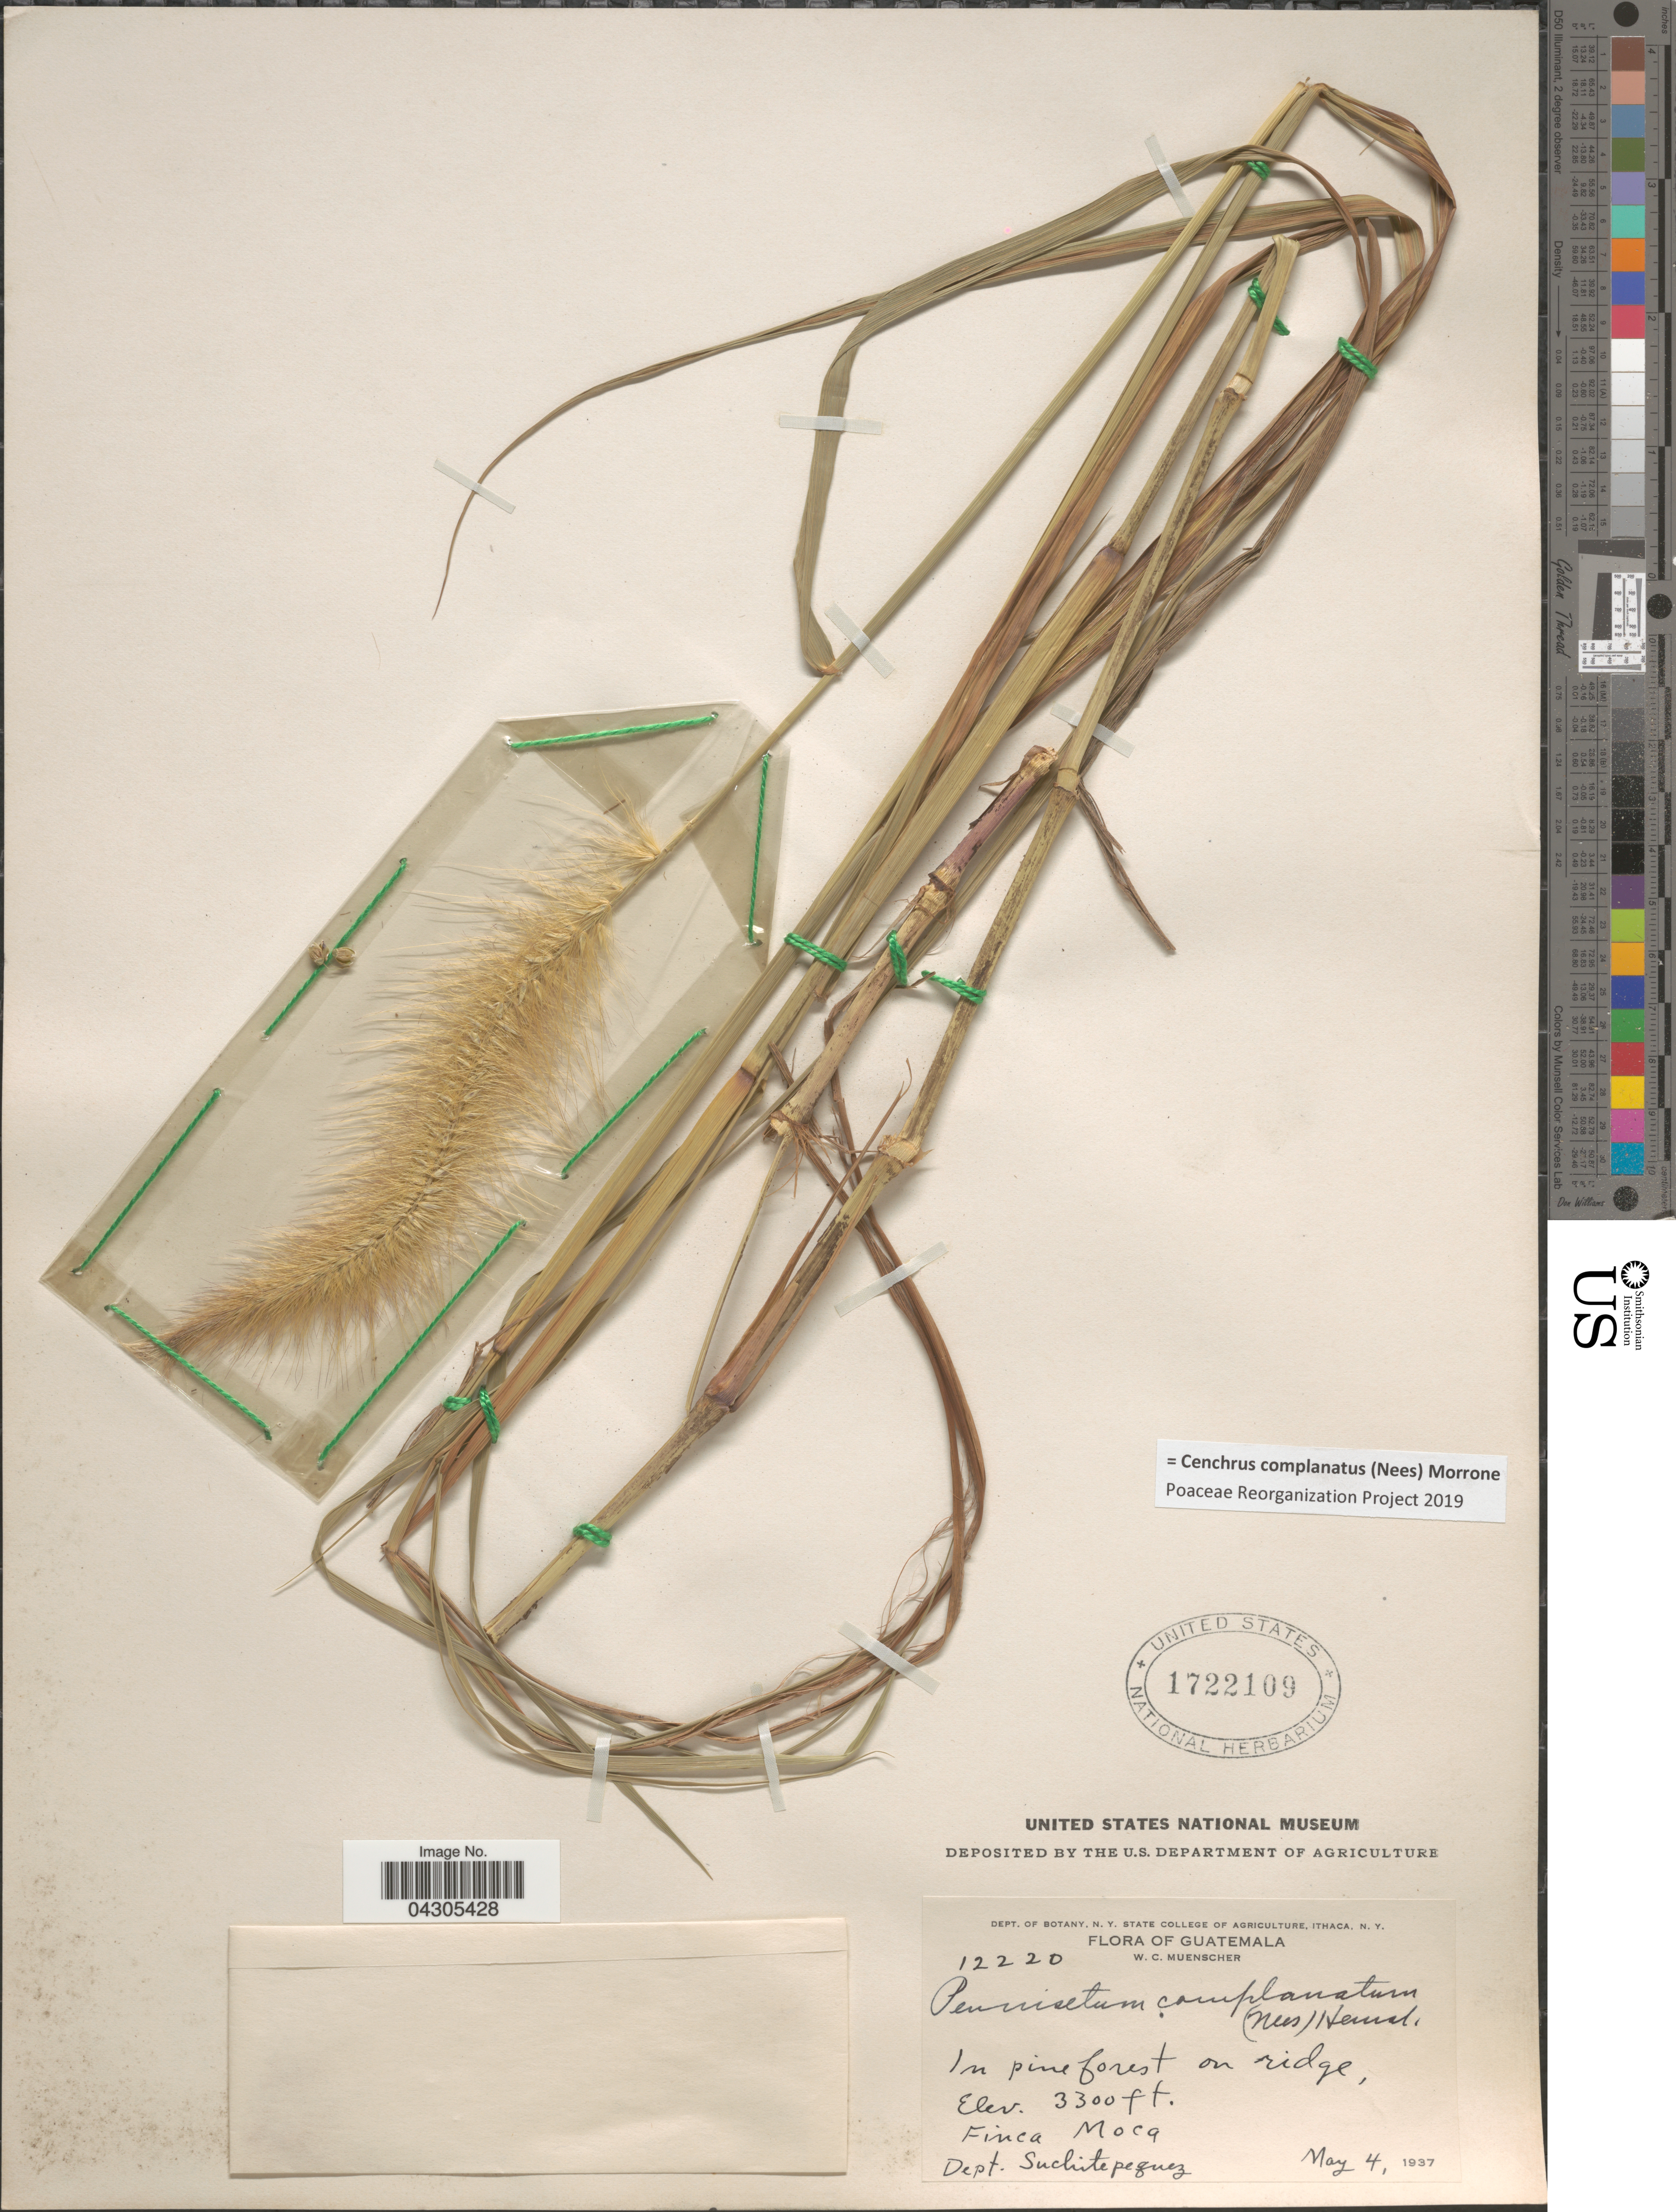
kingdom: Plantae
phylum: Tracheophyta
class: Liliopsida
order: Poales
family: Poaceae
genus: Cenchrus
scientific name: Cenchrus complanatus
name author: (Nees) Morrone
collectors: W. Muenscher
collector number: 12220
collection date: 1937-05-04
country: Guatemala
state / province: Suchitepequez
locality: In pine forest on ridge, Finca Moca. Dept. Suchitepequez.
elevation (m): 1006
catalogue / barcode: US 1722109